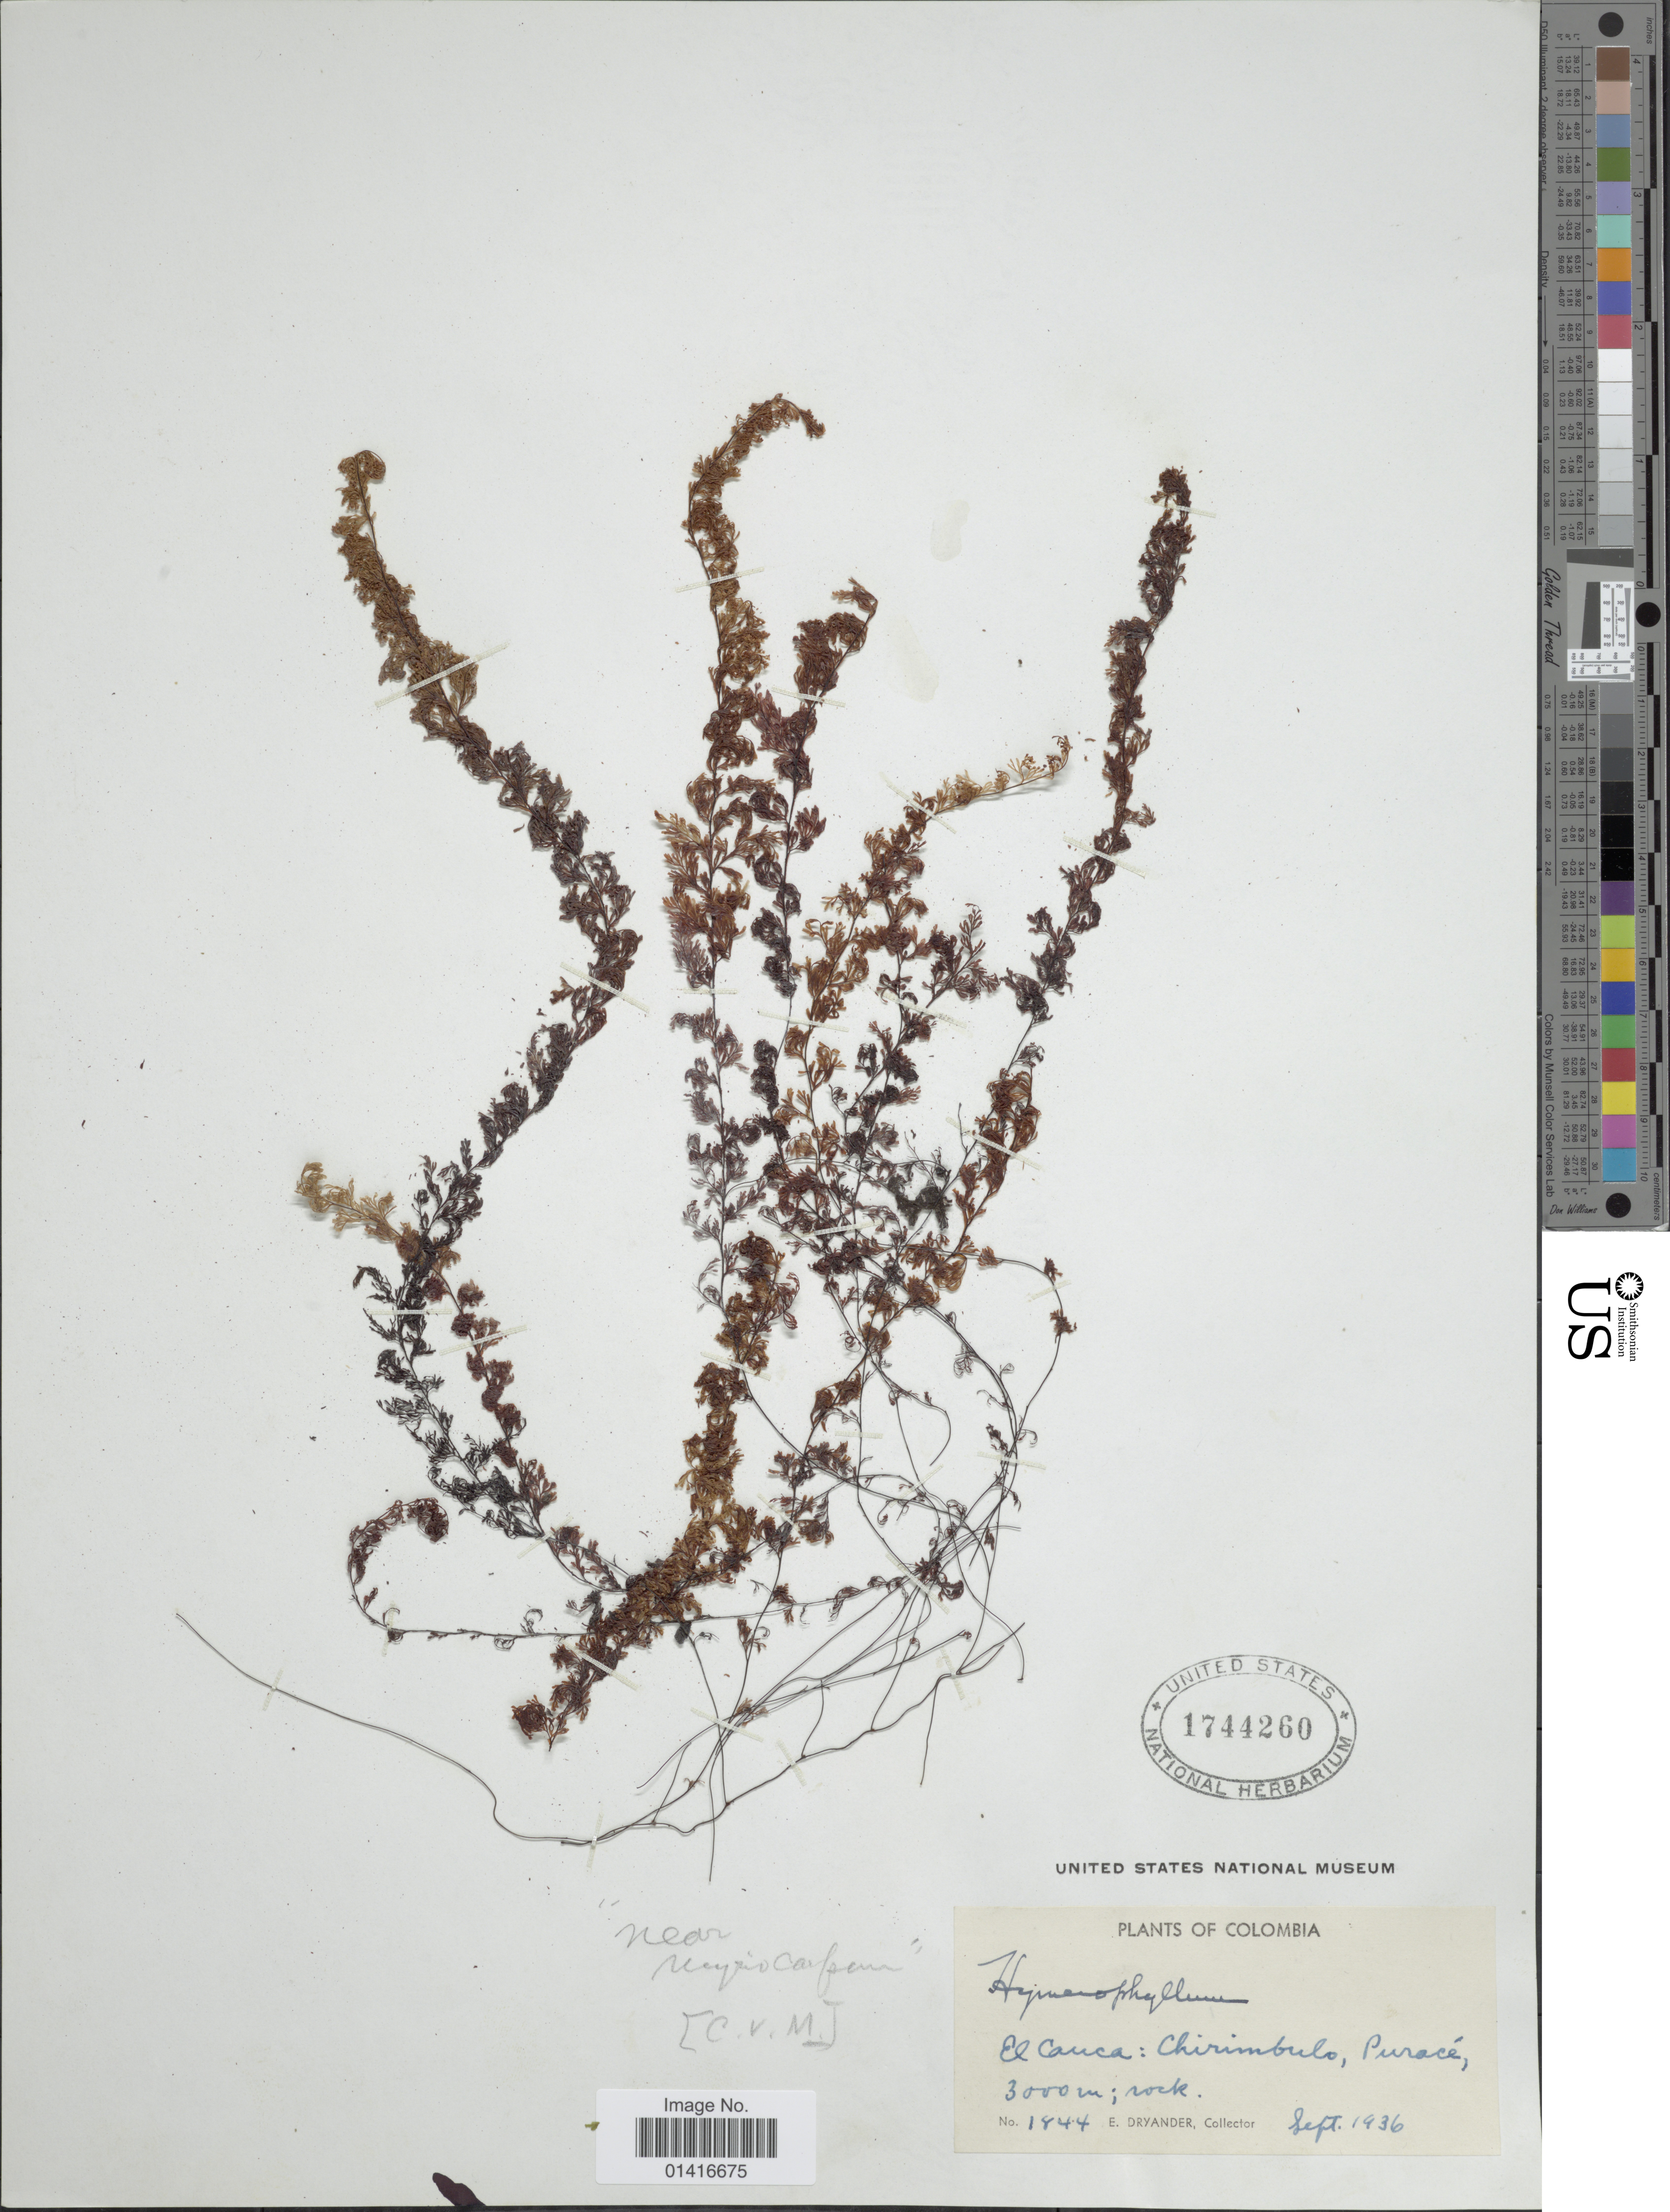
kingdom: Plantae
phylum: Tracheophyta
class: Polypodiopsida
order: Hymenophyllales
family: Hymenophyllaceae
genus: Hymenophyllum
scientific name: Hymenophyllum myriocarpum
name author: Hook.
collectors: E. Dryander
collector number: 1444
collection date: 1936-09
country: Colombia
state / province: Cauca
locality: El Cauca: Chirimbulo, Puracé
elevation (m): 3000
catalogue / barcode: US 1744260